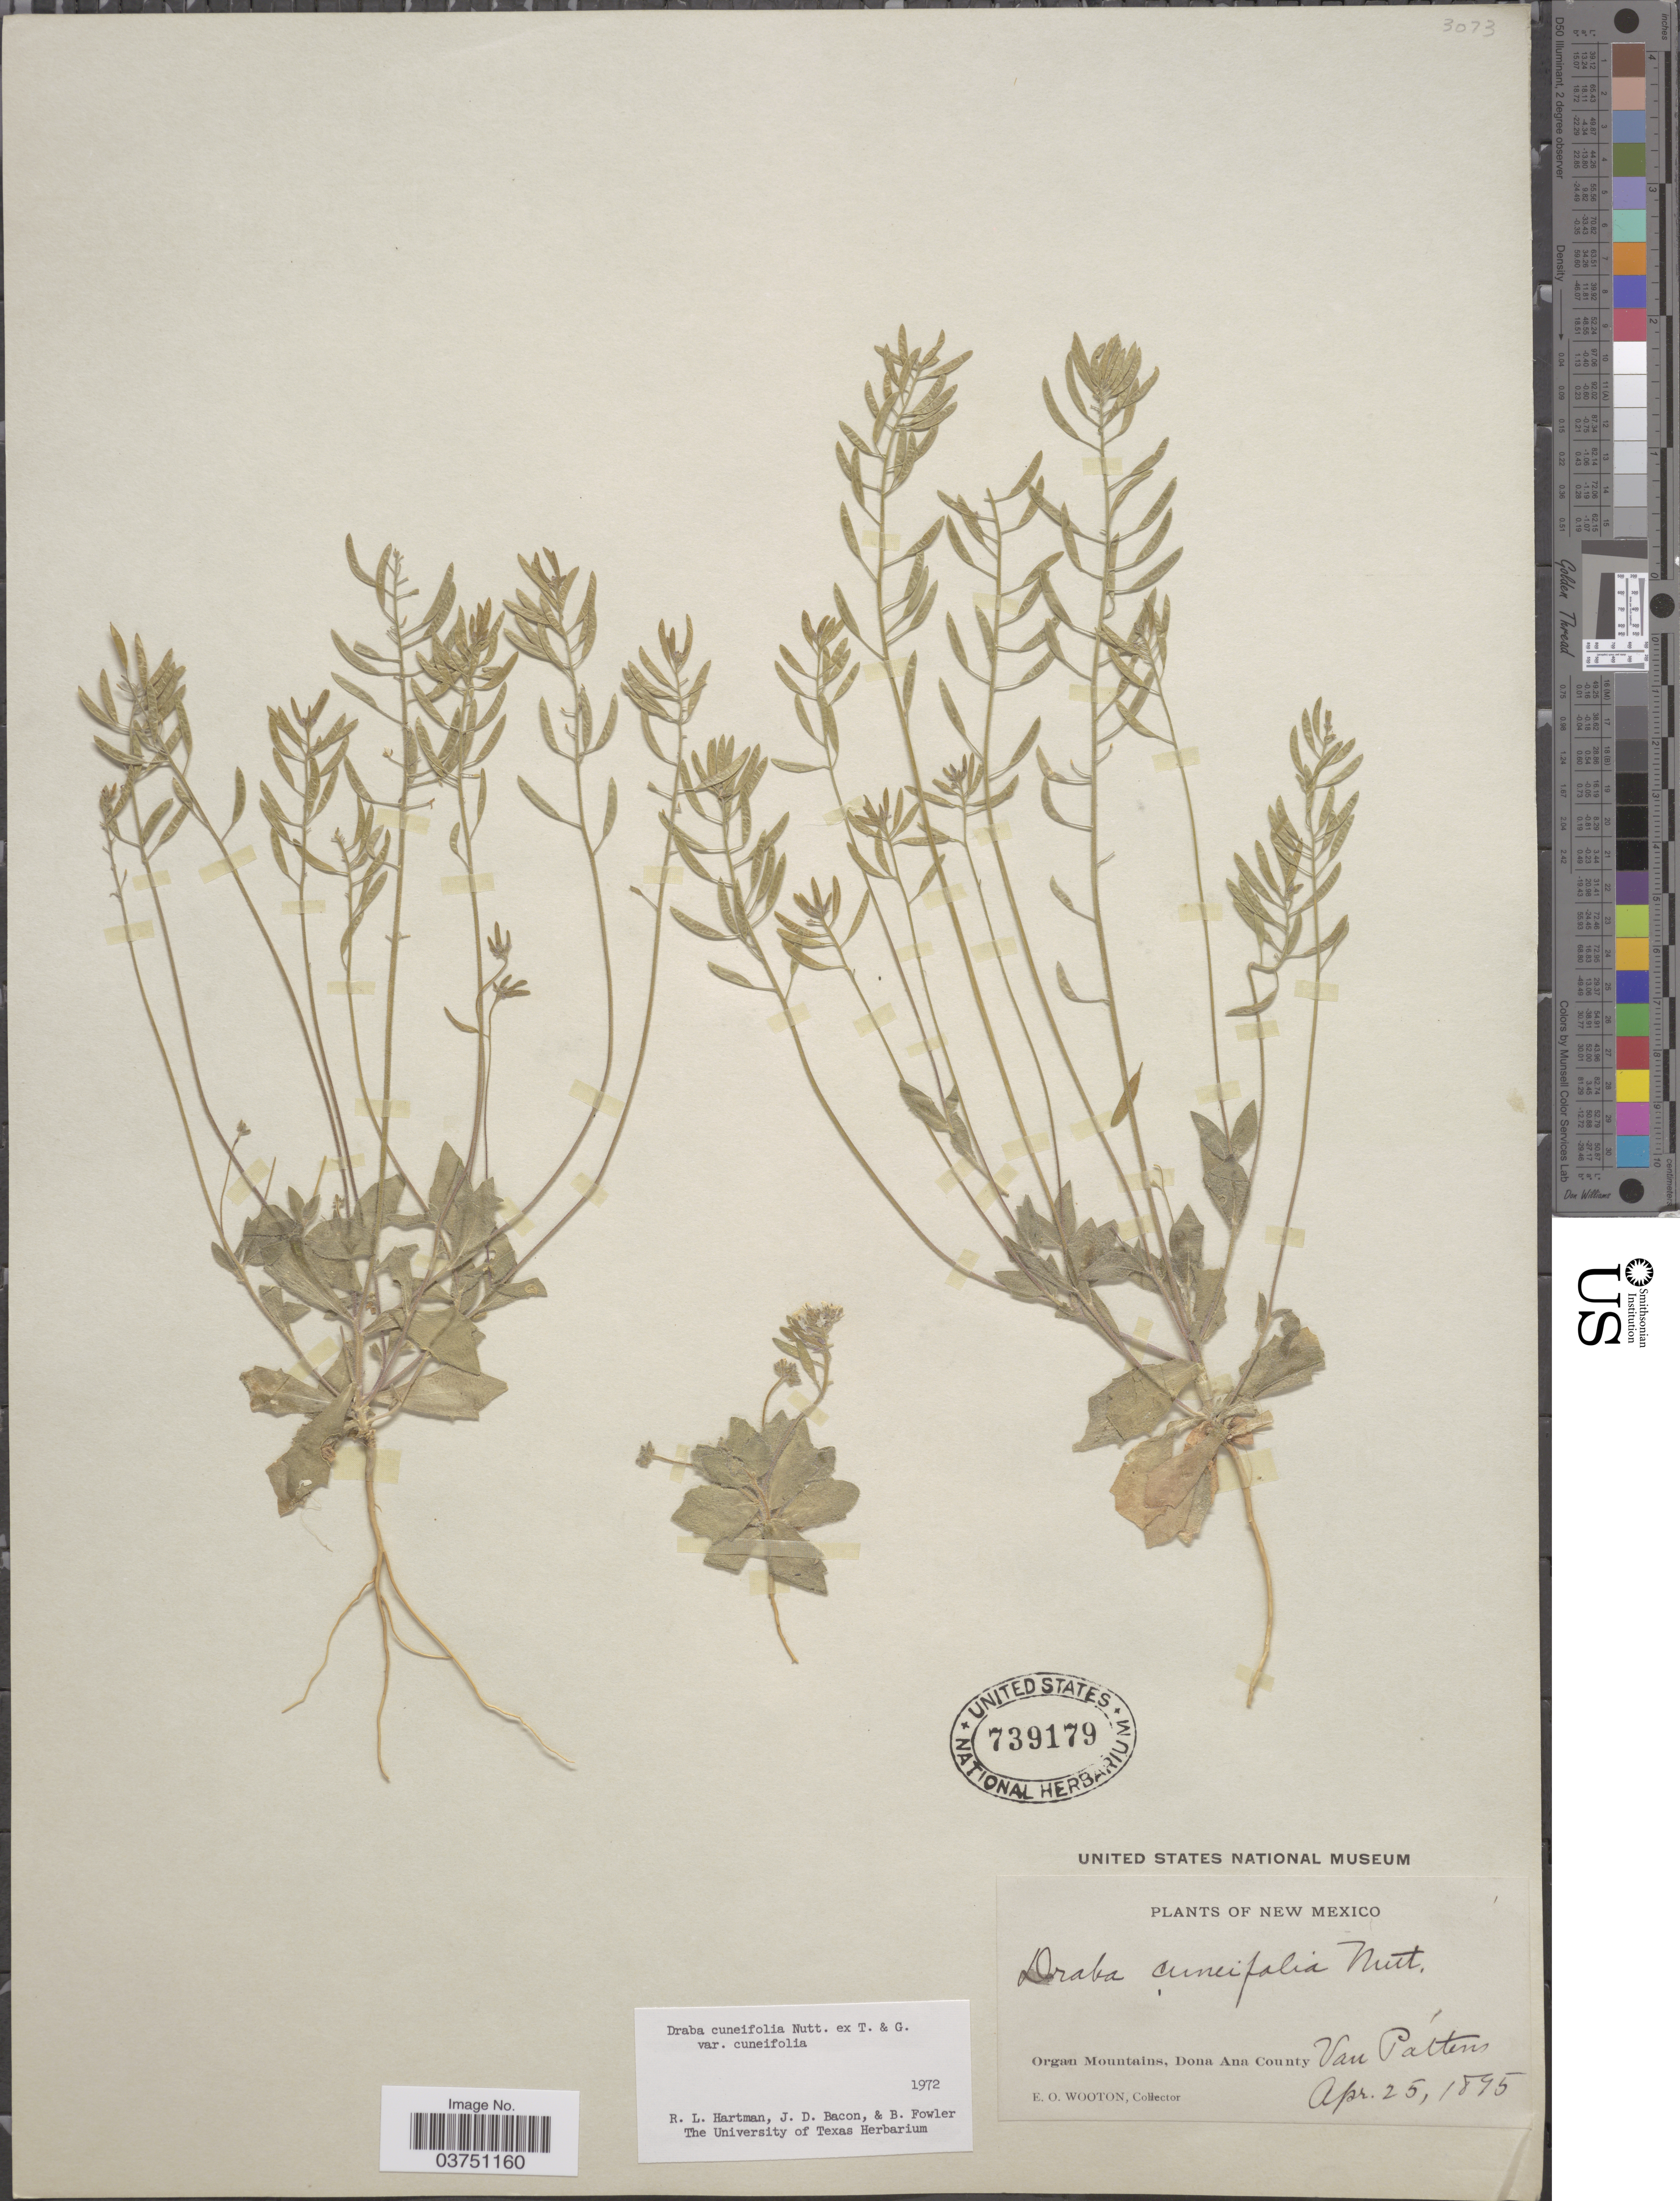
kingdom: Plantae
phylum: Tracheophyta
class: Magnoliopsida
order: Brassicales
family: Brassicaceae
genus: Draba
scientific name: Draba cuneifolia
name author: Nutt.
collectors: E. O. Wooton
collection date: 1895-04-25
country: United States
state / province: New Mexico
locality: Organ Mountains, Dona Ana County;Van Pattens.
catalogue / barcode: US 739179